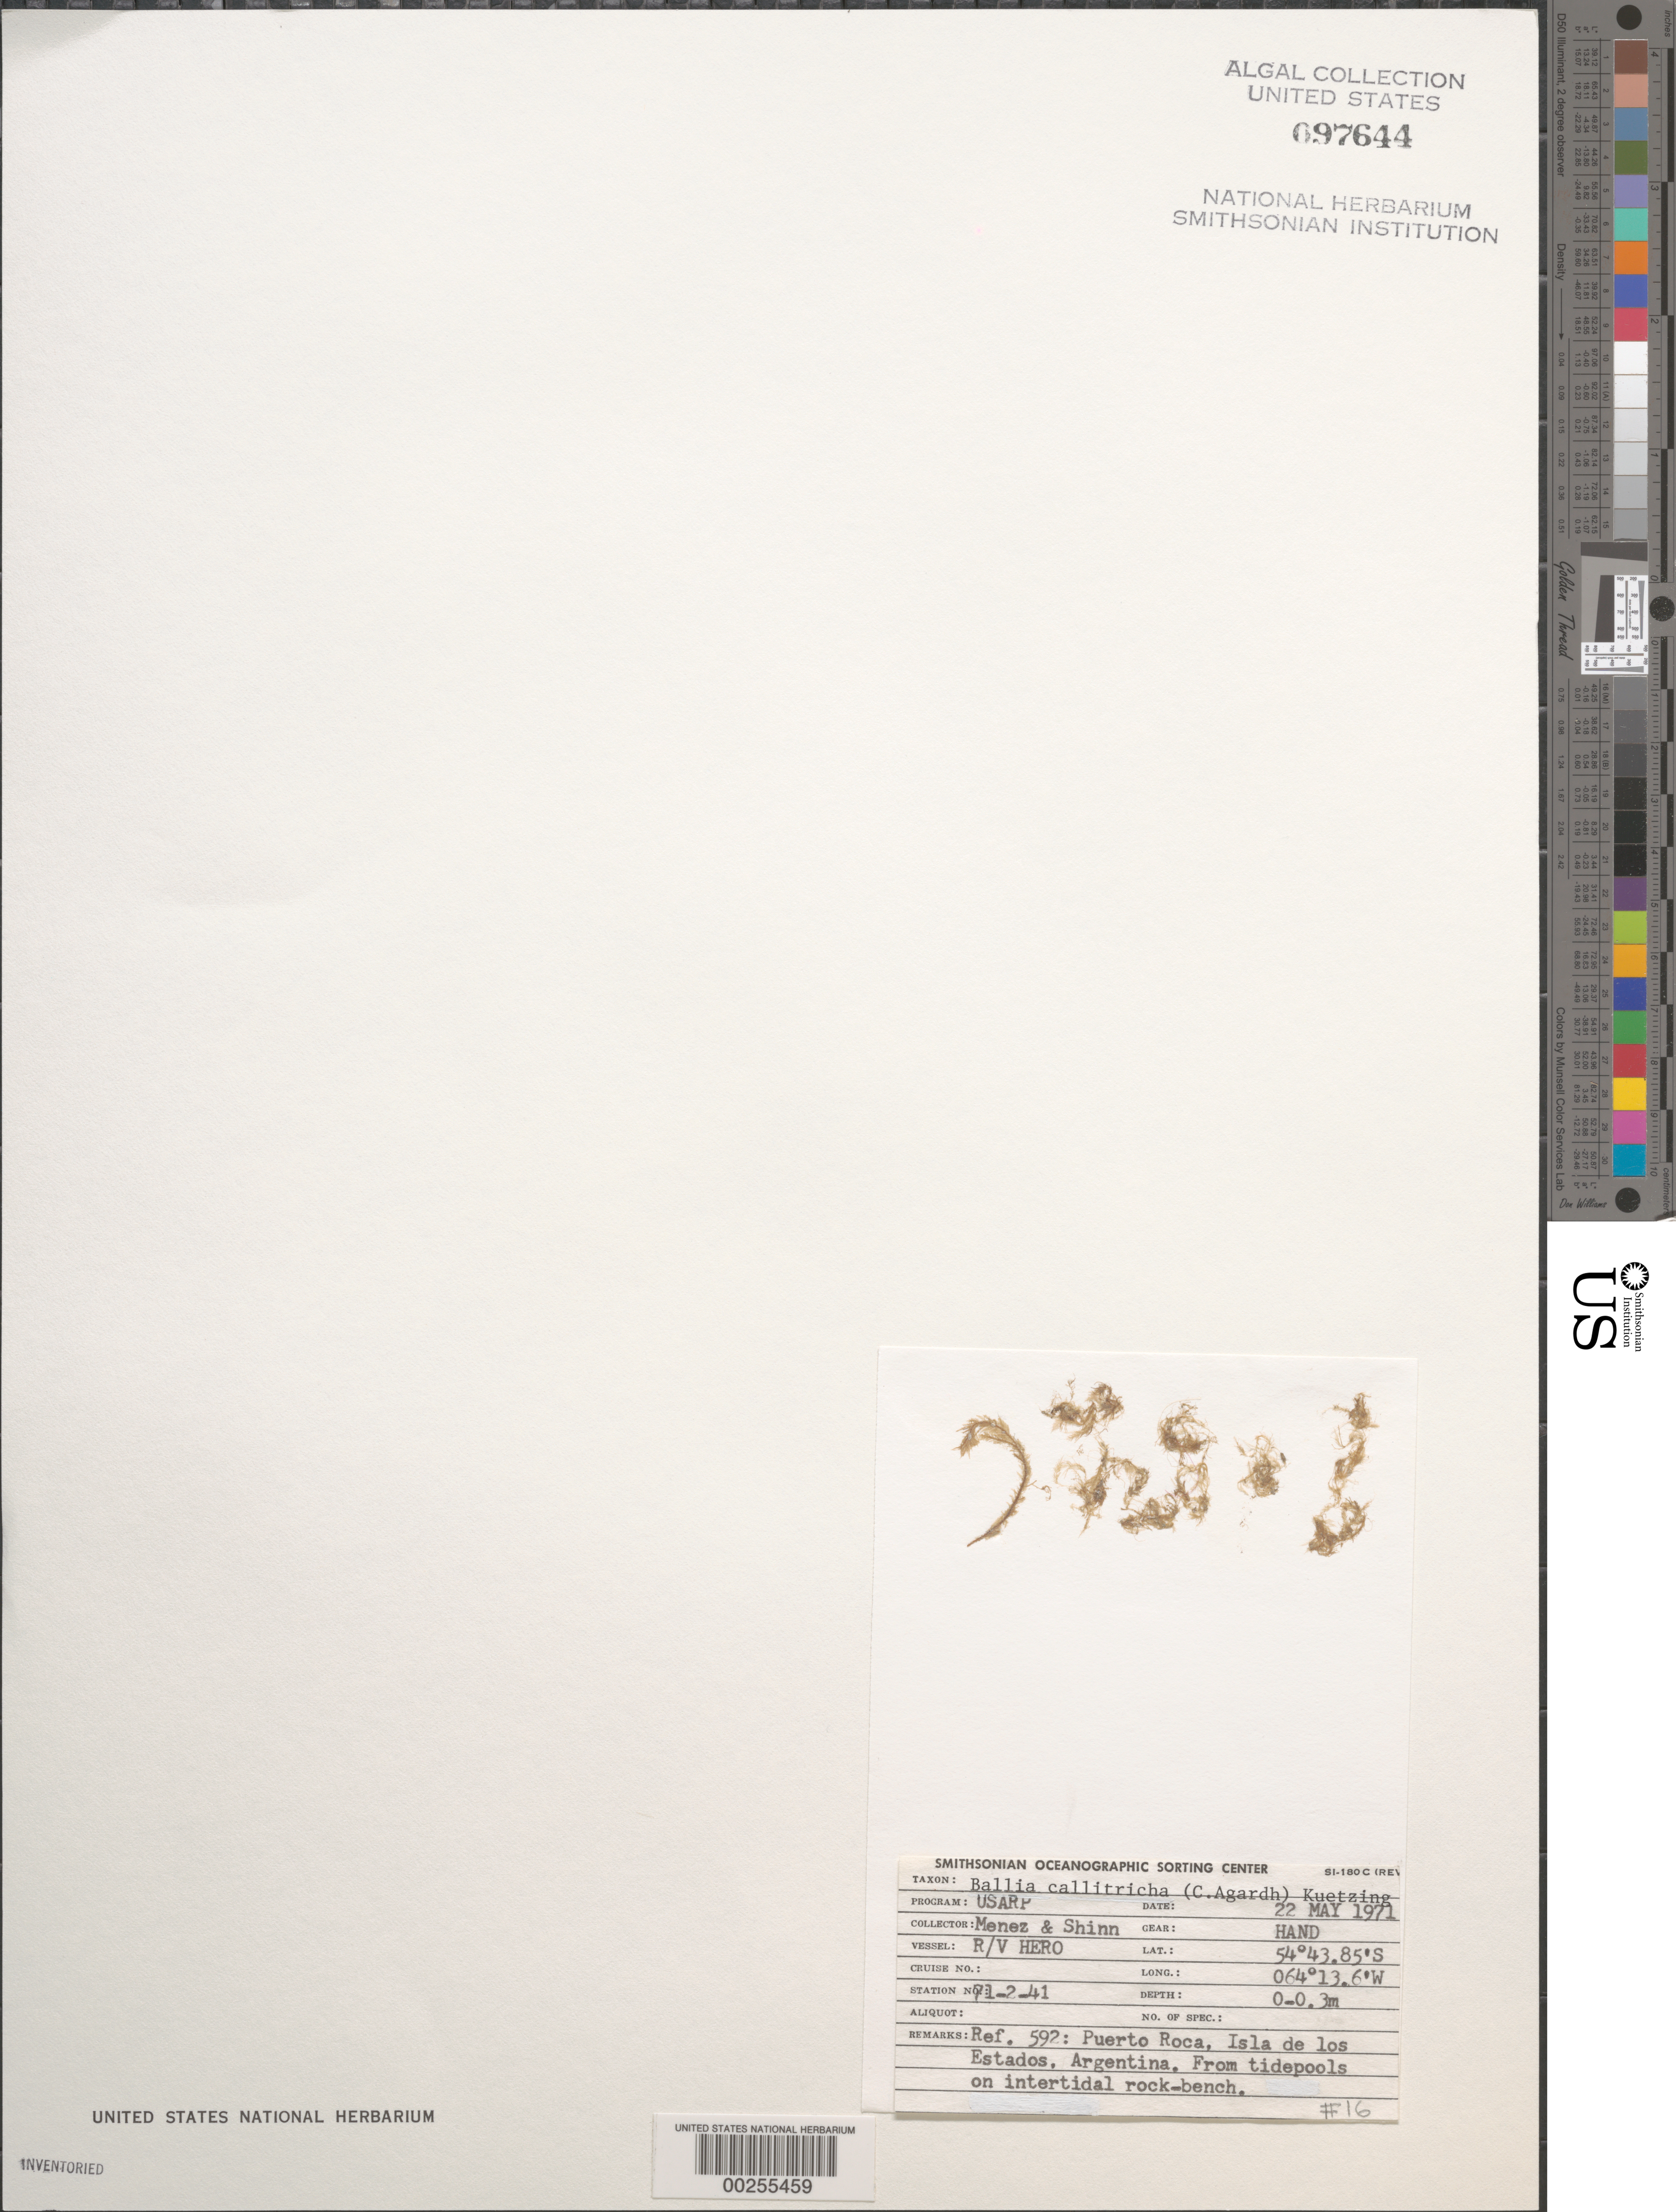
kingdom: Plantae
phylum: Rhodophyta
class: Florideophyceae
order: Balliales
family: Balliaceae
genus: Ballia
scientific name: Ballia callitricha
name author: (C. Agardh) Kützing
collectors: Meñez & -. Shinn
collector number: Station 71-2-41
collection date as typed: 22 May 1971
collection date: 1971-05-22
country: Argentina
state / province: Tierra del Fuego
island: Isla de los Estados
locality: Puerto Roco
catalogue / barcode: US 97644